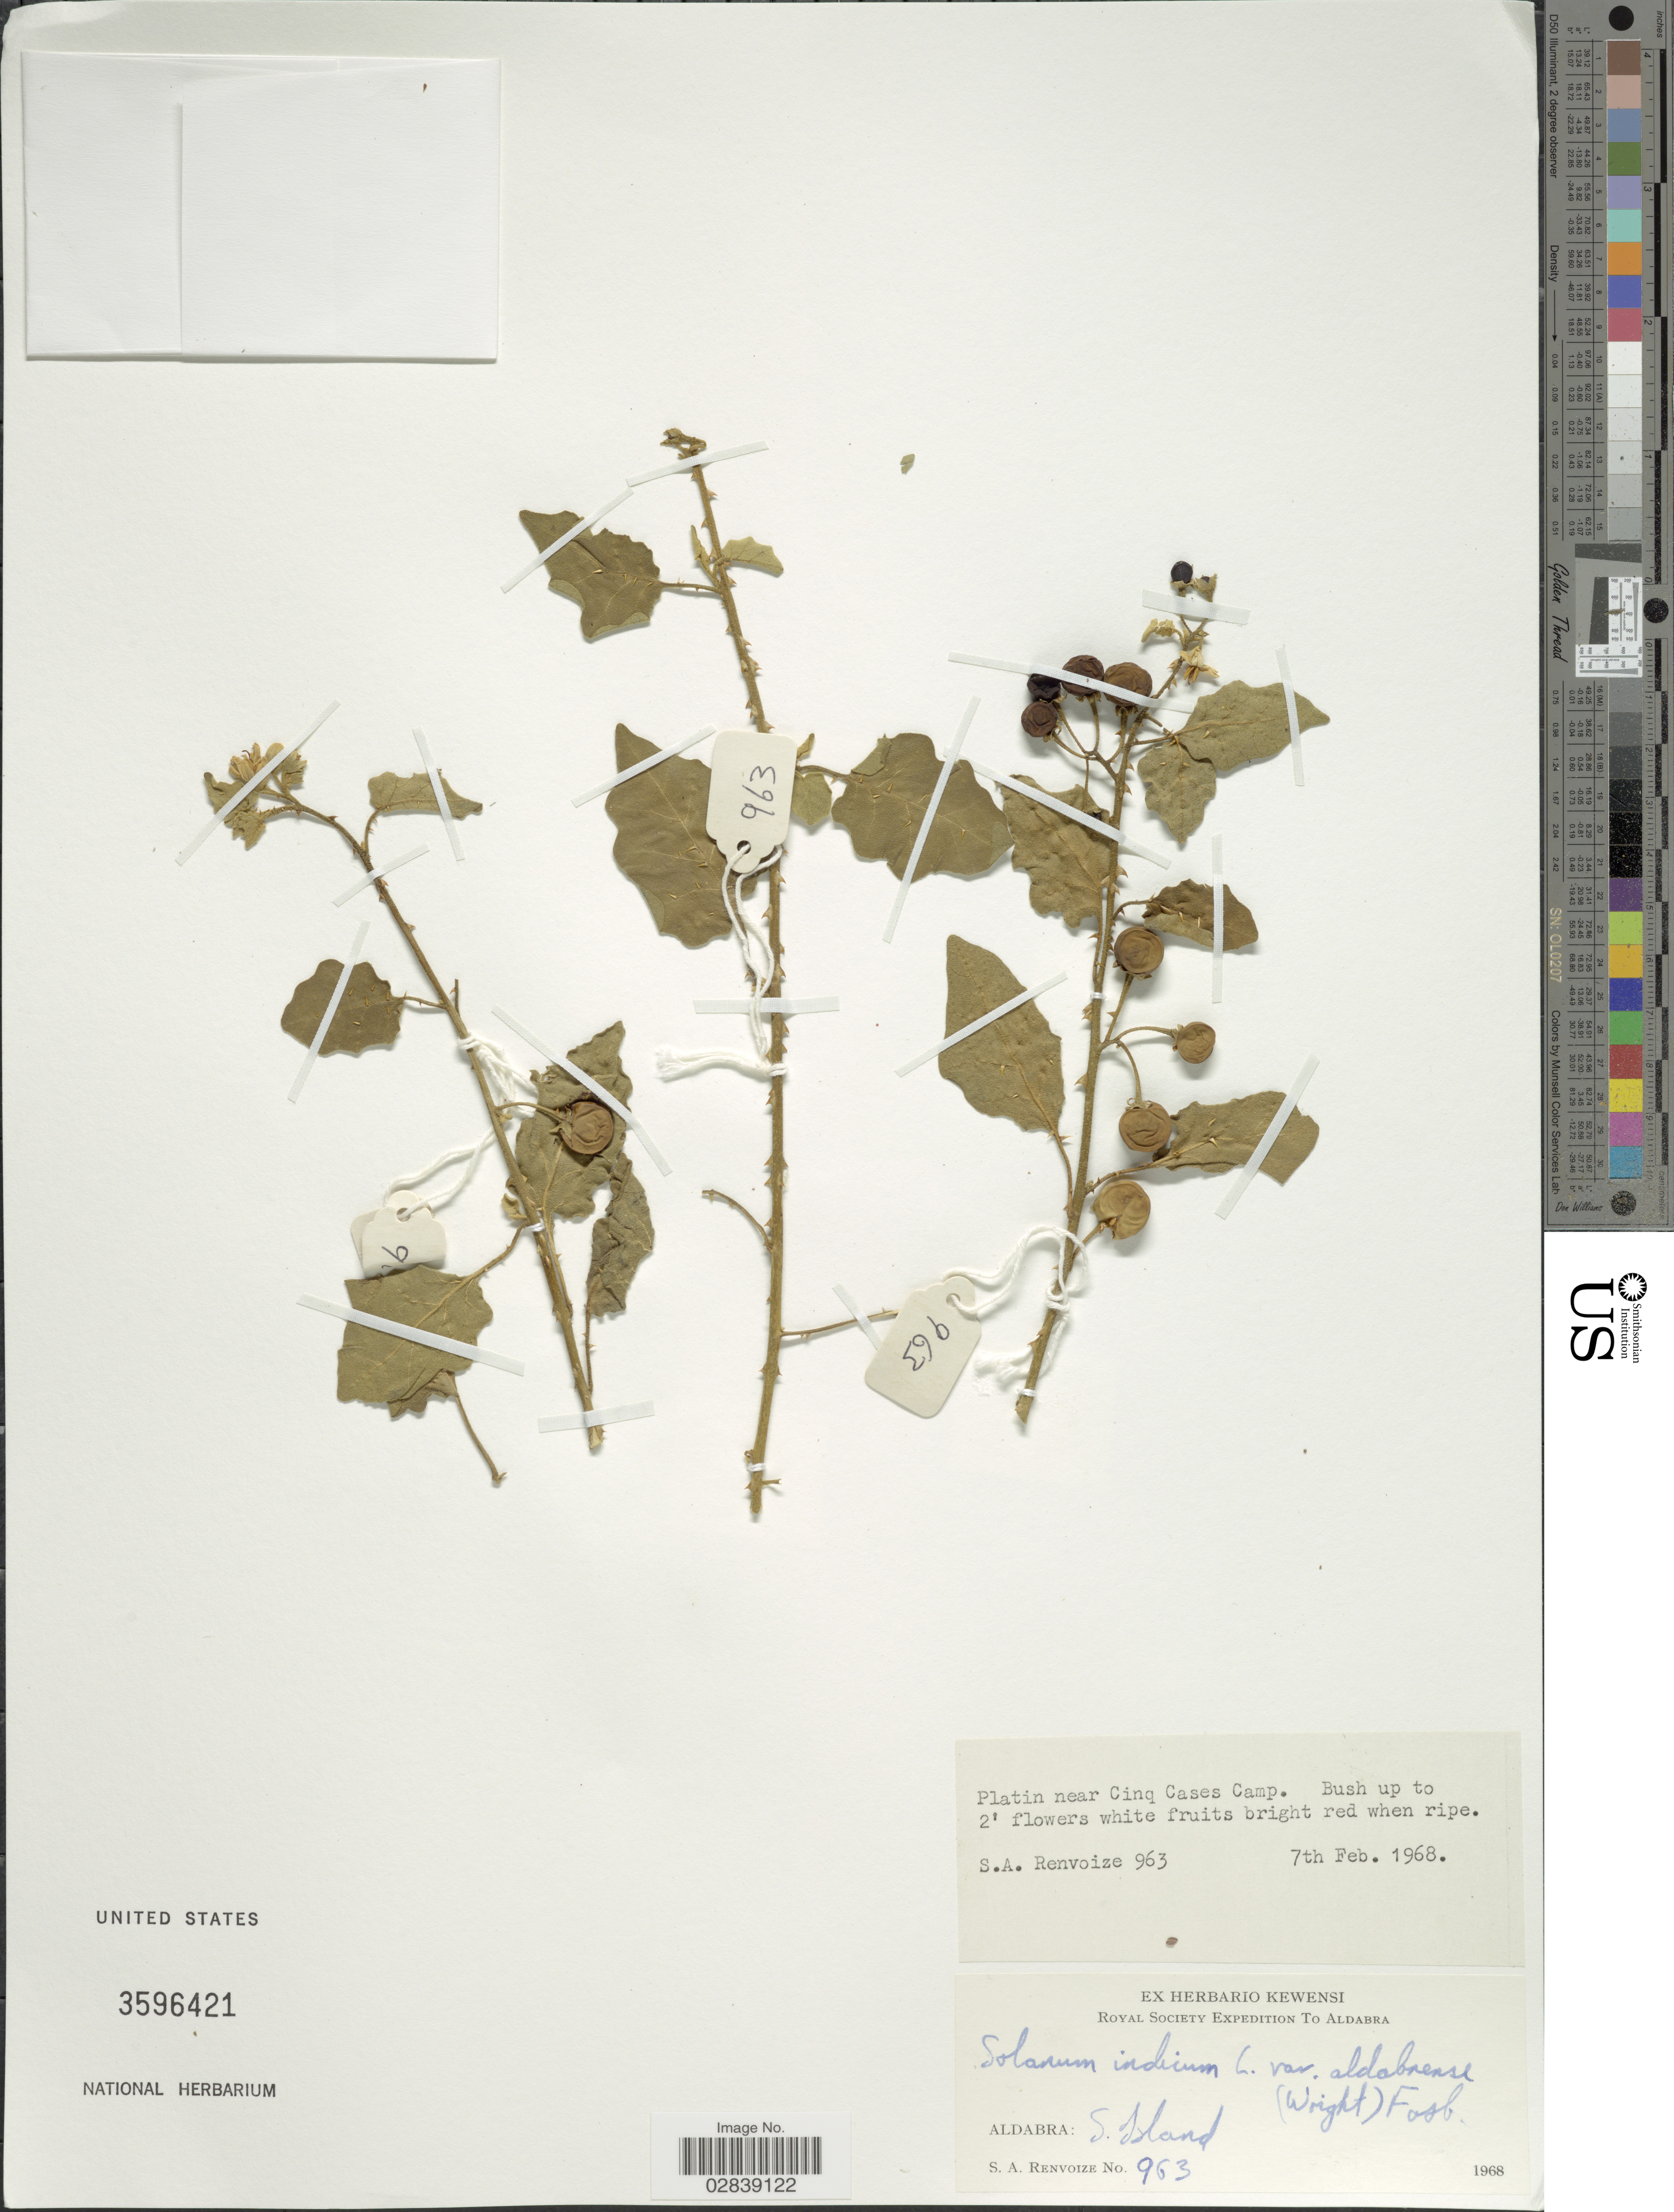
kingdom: Plantae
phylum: Tracheophyta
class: Magnoliopsida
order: Solanales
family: Solanaceae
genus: Solanum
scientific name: Solanum aldabrense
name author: C.H. Wright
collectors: S. A. Renvoize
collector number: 963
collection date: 1968-02-07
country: Seychelles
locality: Platin near Cinq Cases Camp. Aldabra: S. Island.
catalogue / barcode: US 3596421